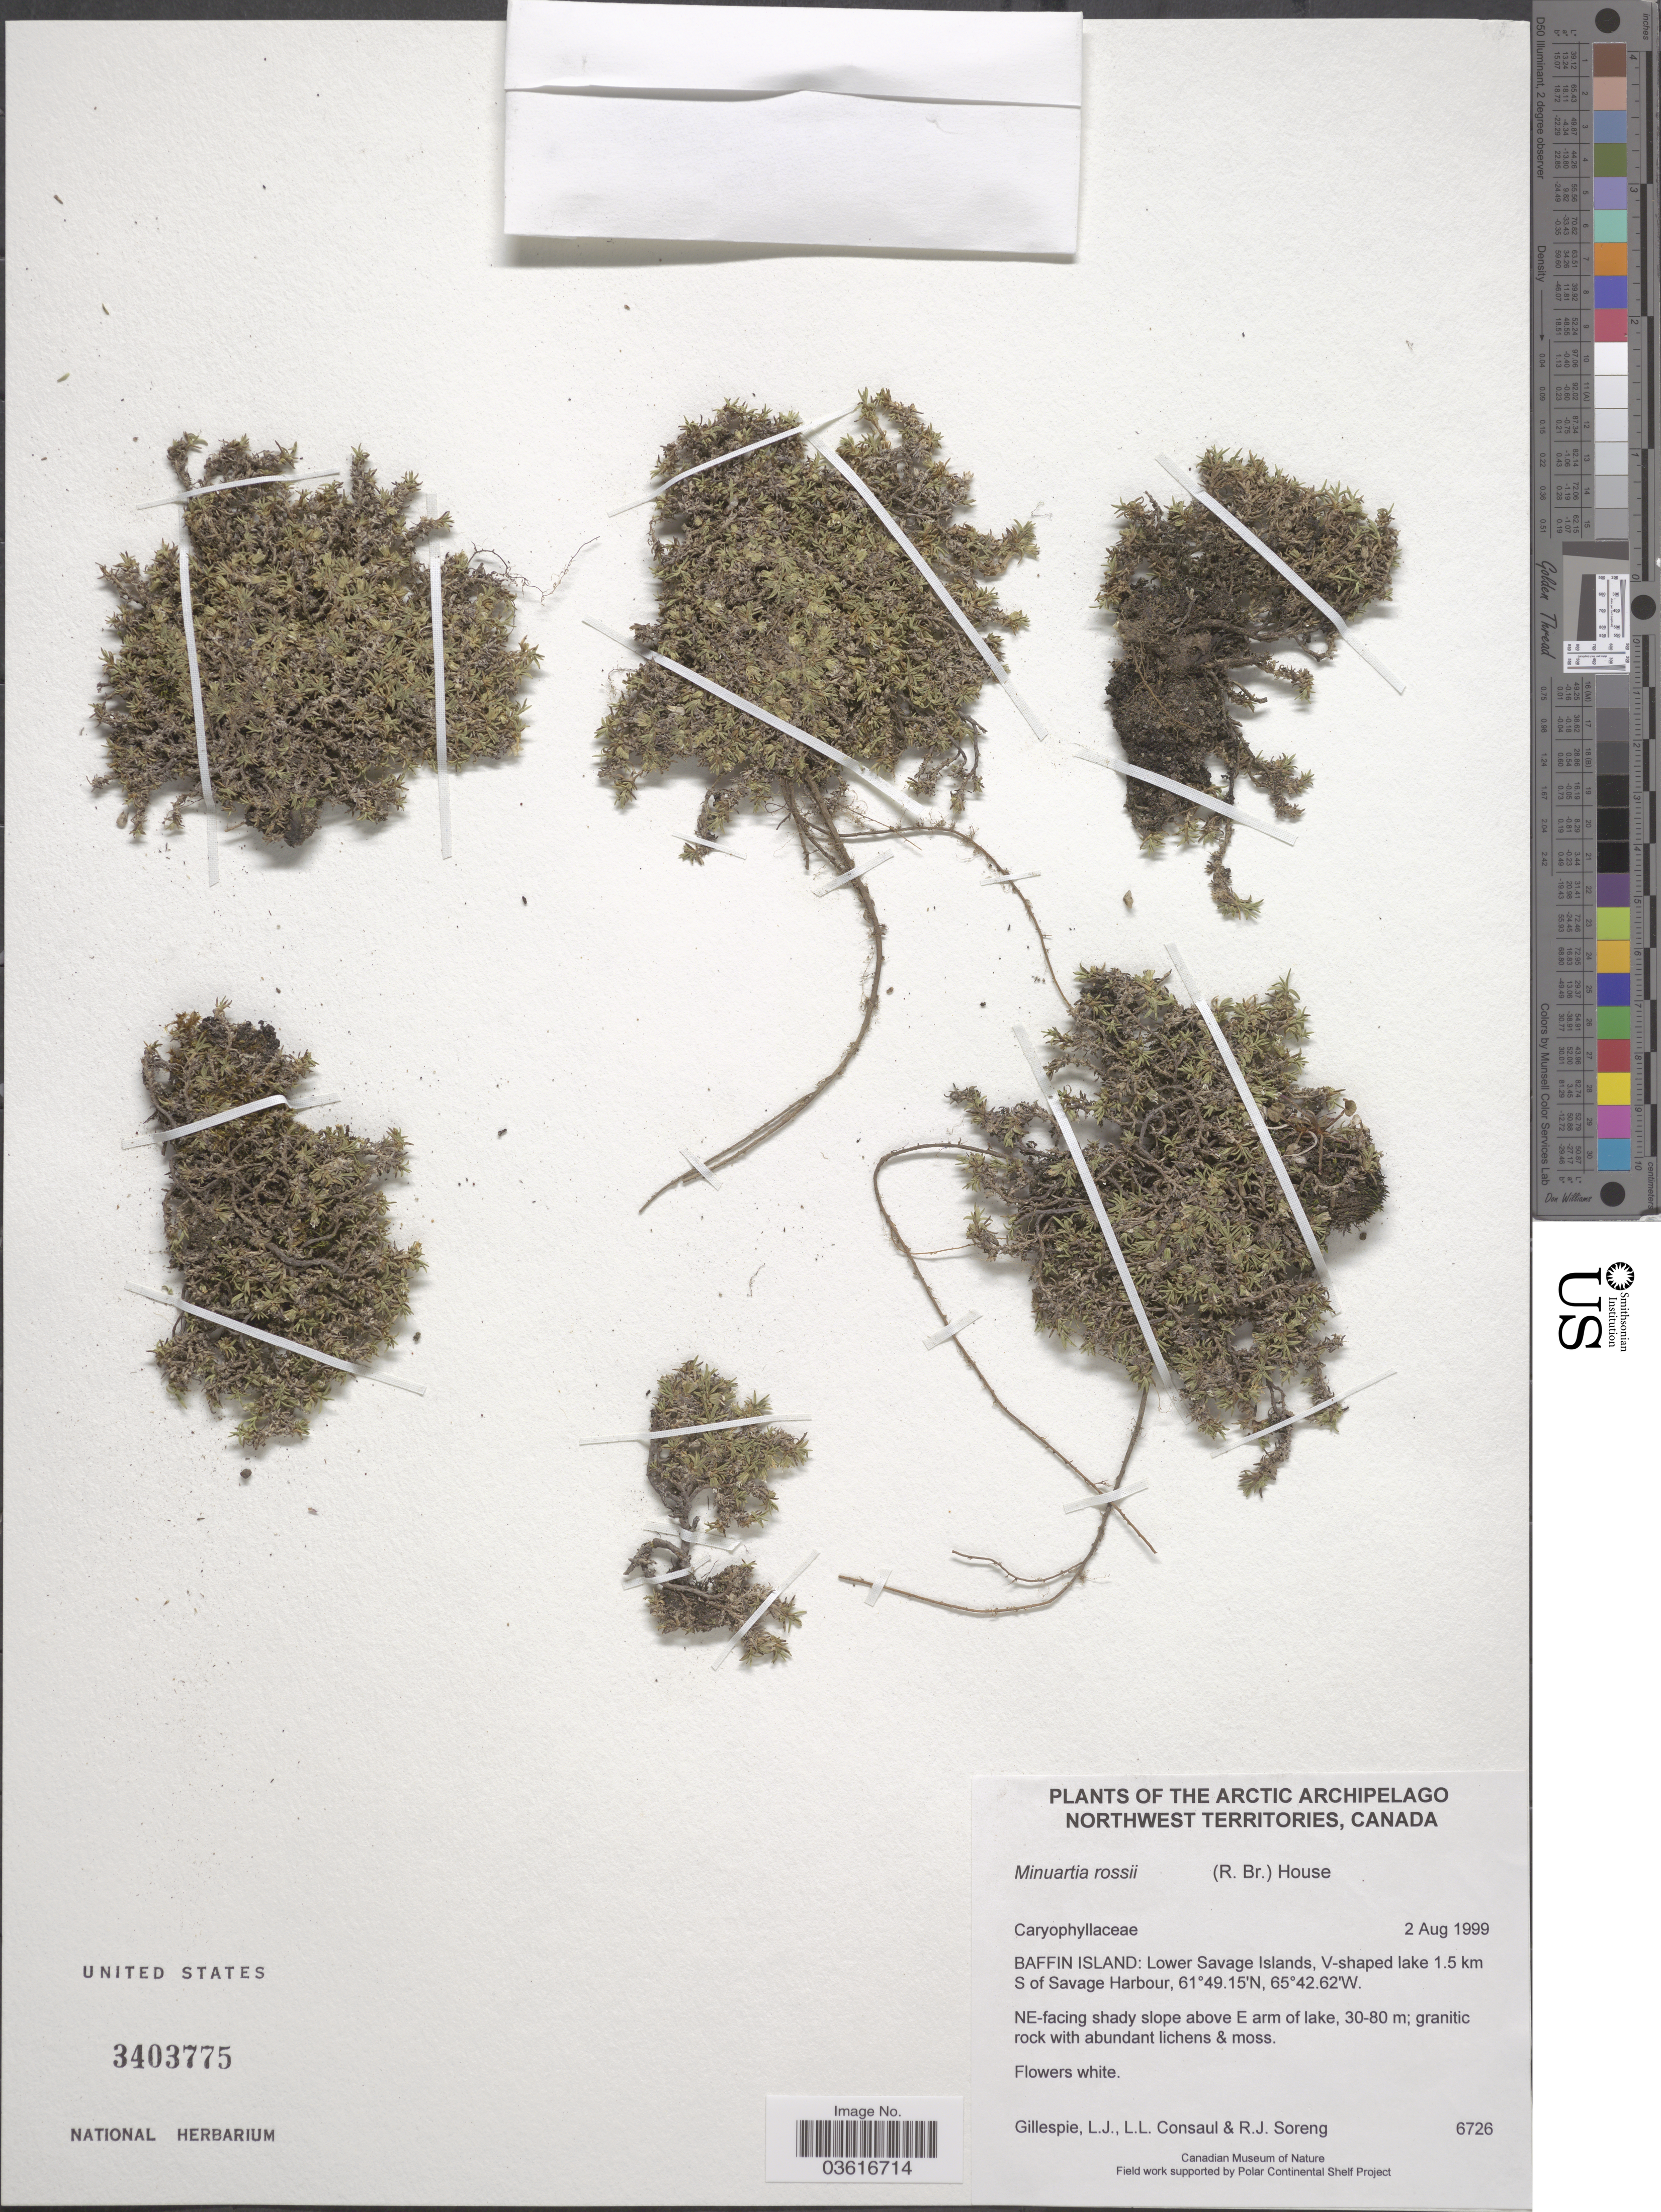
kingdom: Plantae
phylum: Tracheophyta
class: Magnoliopsida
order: Caryophyllales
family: Caryophyllaceae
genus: Minuartia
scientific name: Minuartia rossii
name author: (R. Br. ex Richardson) Graebn.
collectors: L. Gillespie, L. Consaul & R. J. Soreng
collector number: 6726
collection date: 1999-08-02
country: Canada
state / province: Northwest Territories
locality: Baffin Island: Lower Savage Islands, V-shaped lake 1.5 km S of Savage Harbour.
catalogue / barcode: US 3403775